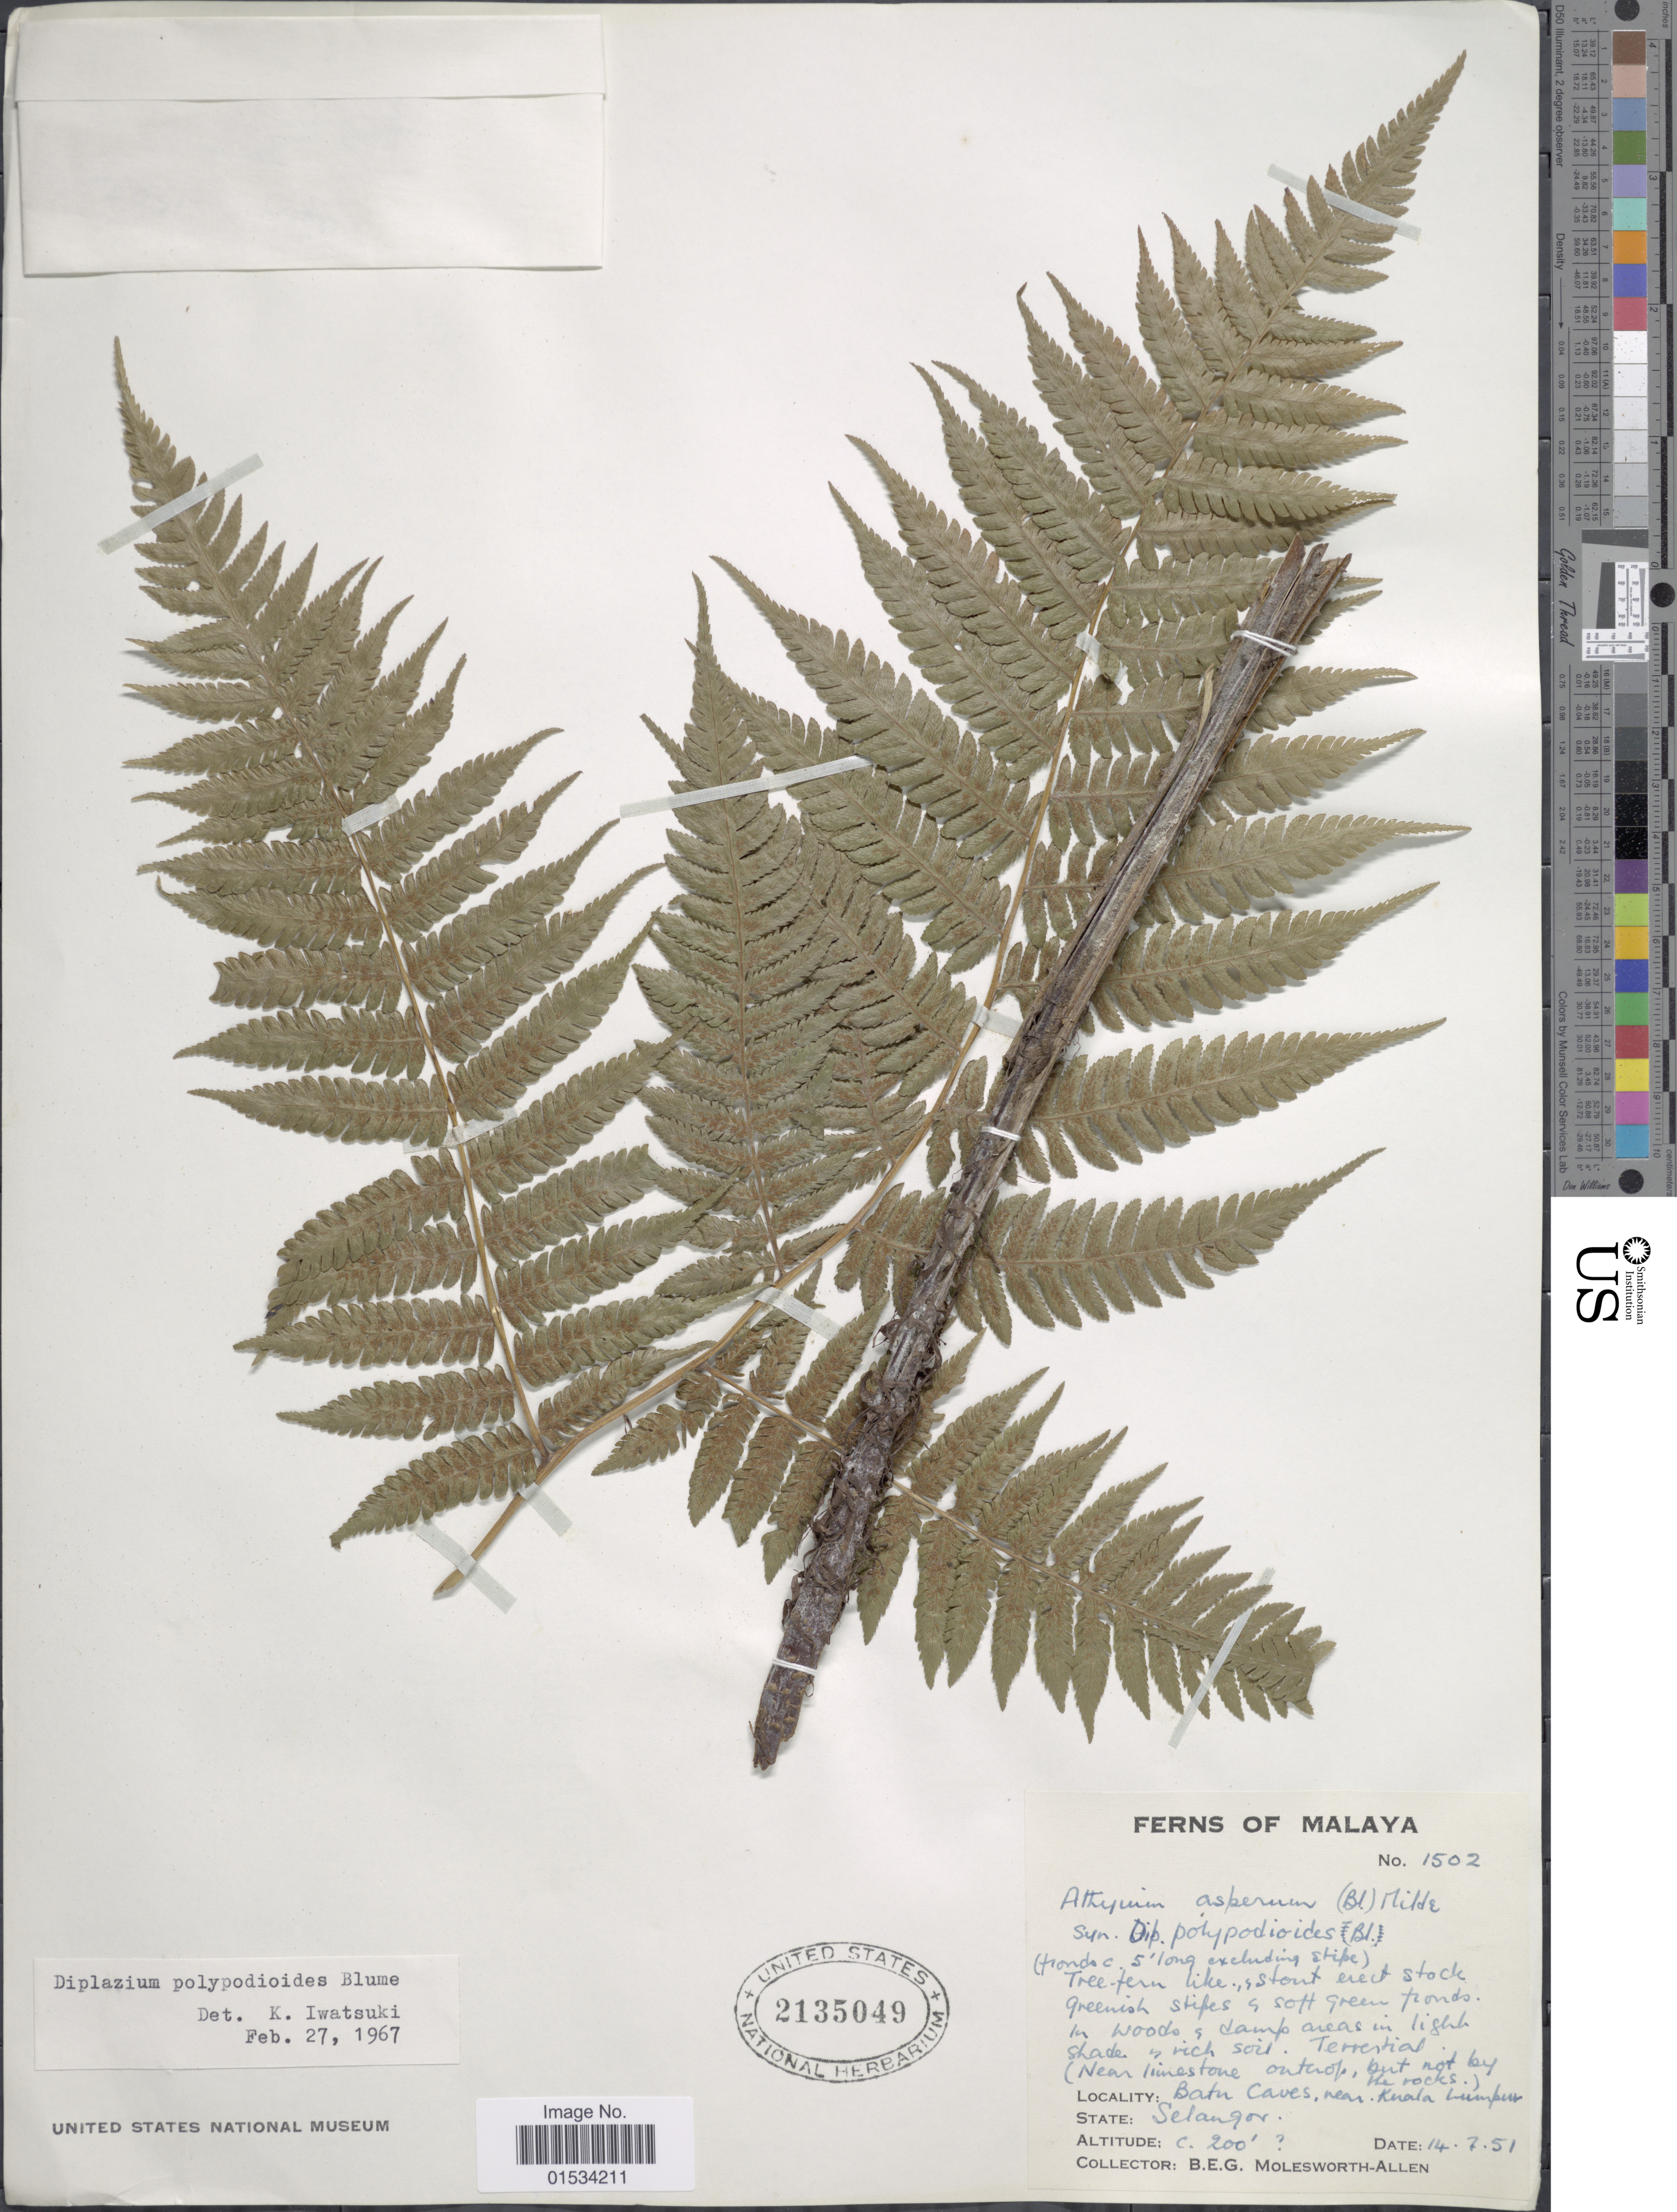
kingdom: Plantae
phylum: Tracheophyta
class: Polypodiopsida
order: Polypodiales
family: Athyriaceae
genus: Diplazium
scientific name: Diplazium polypodioides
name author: Blume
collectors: B. E. G. Molesworth-Allen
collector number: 1502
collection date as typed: Transcribed d/m/y: 14/7/51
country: Malaysia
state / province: Selangor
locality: Batu Caves, near Kuala Lumpur.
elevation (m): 61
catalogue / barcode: US 2135049